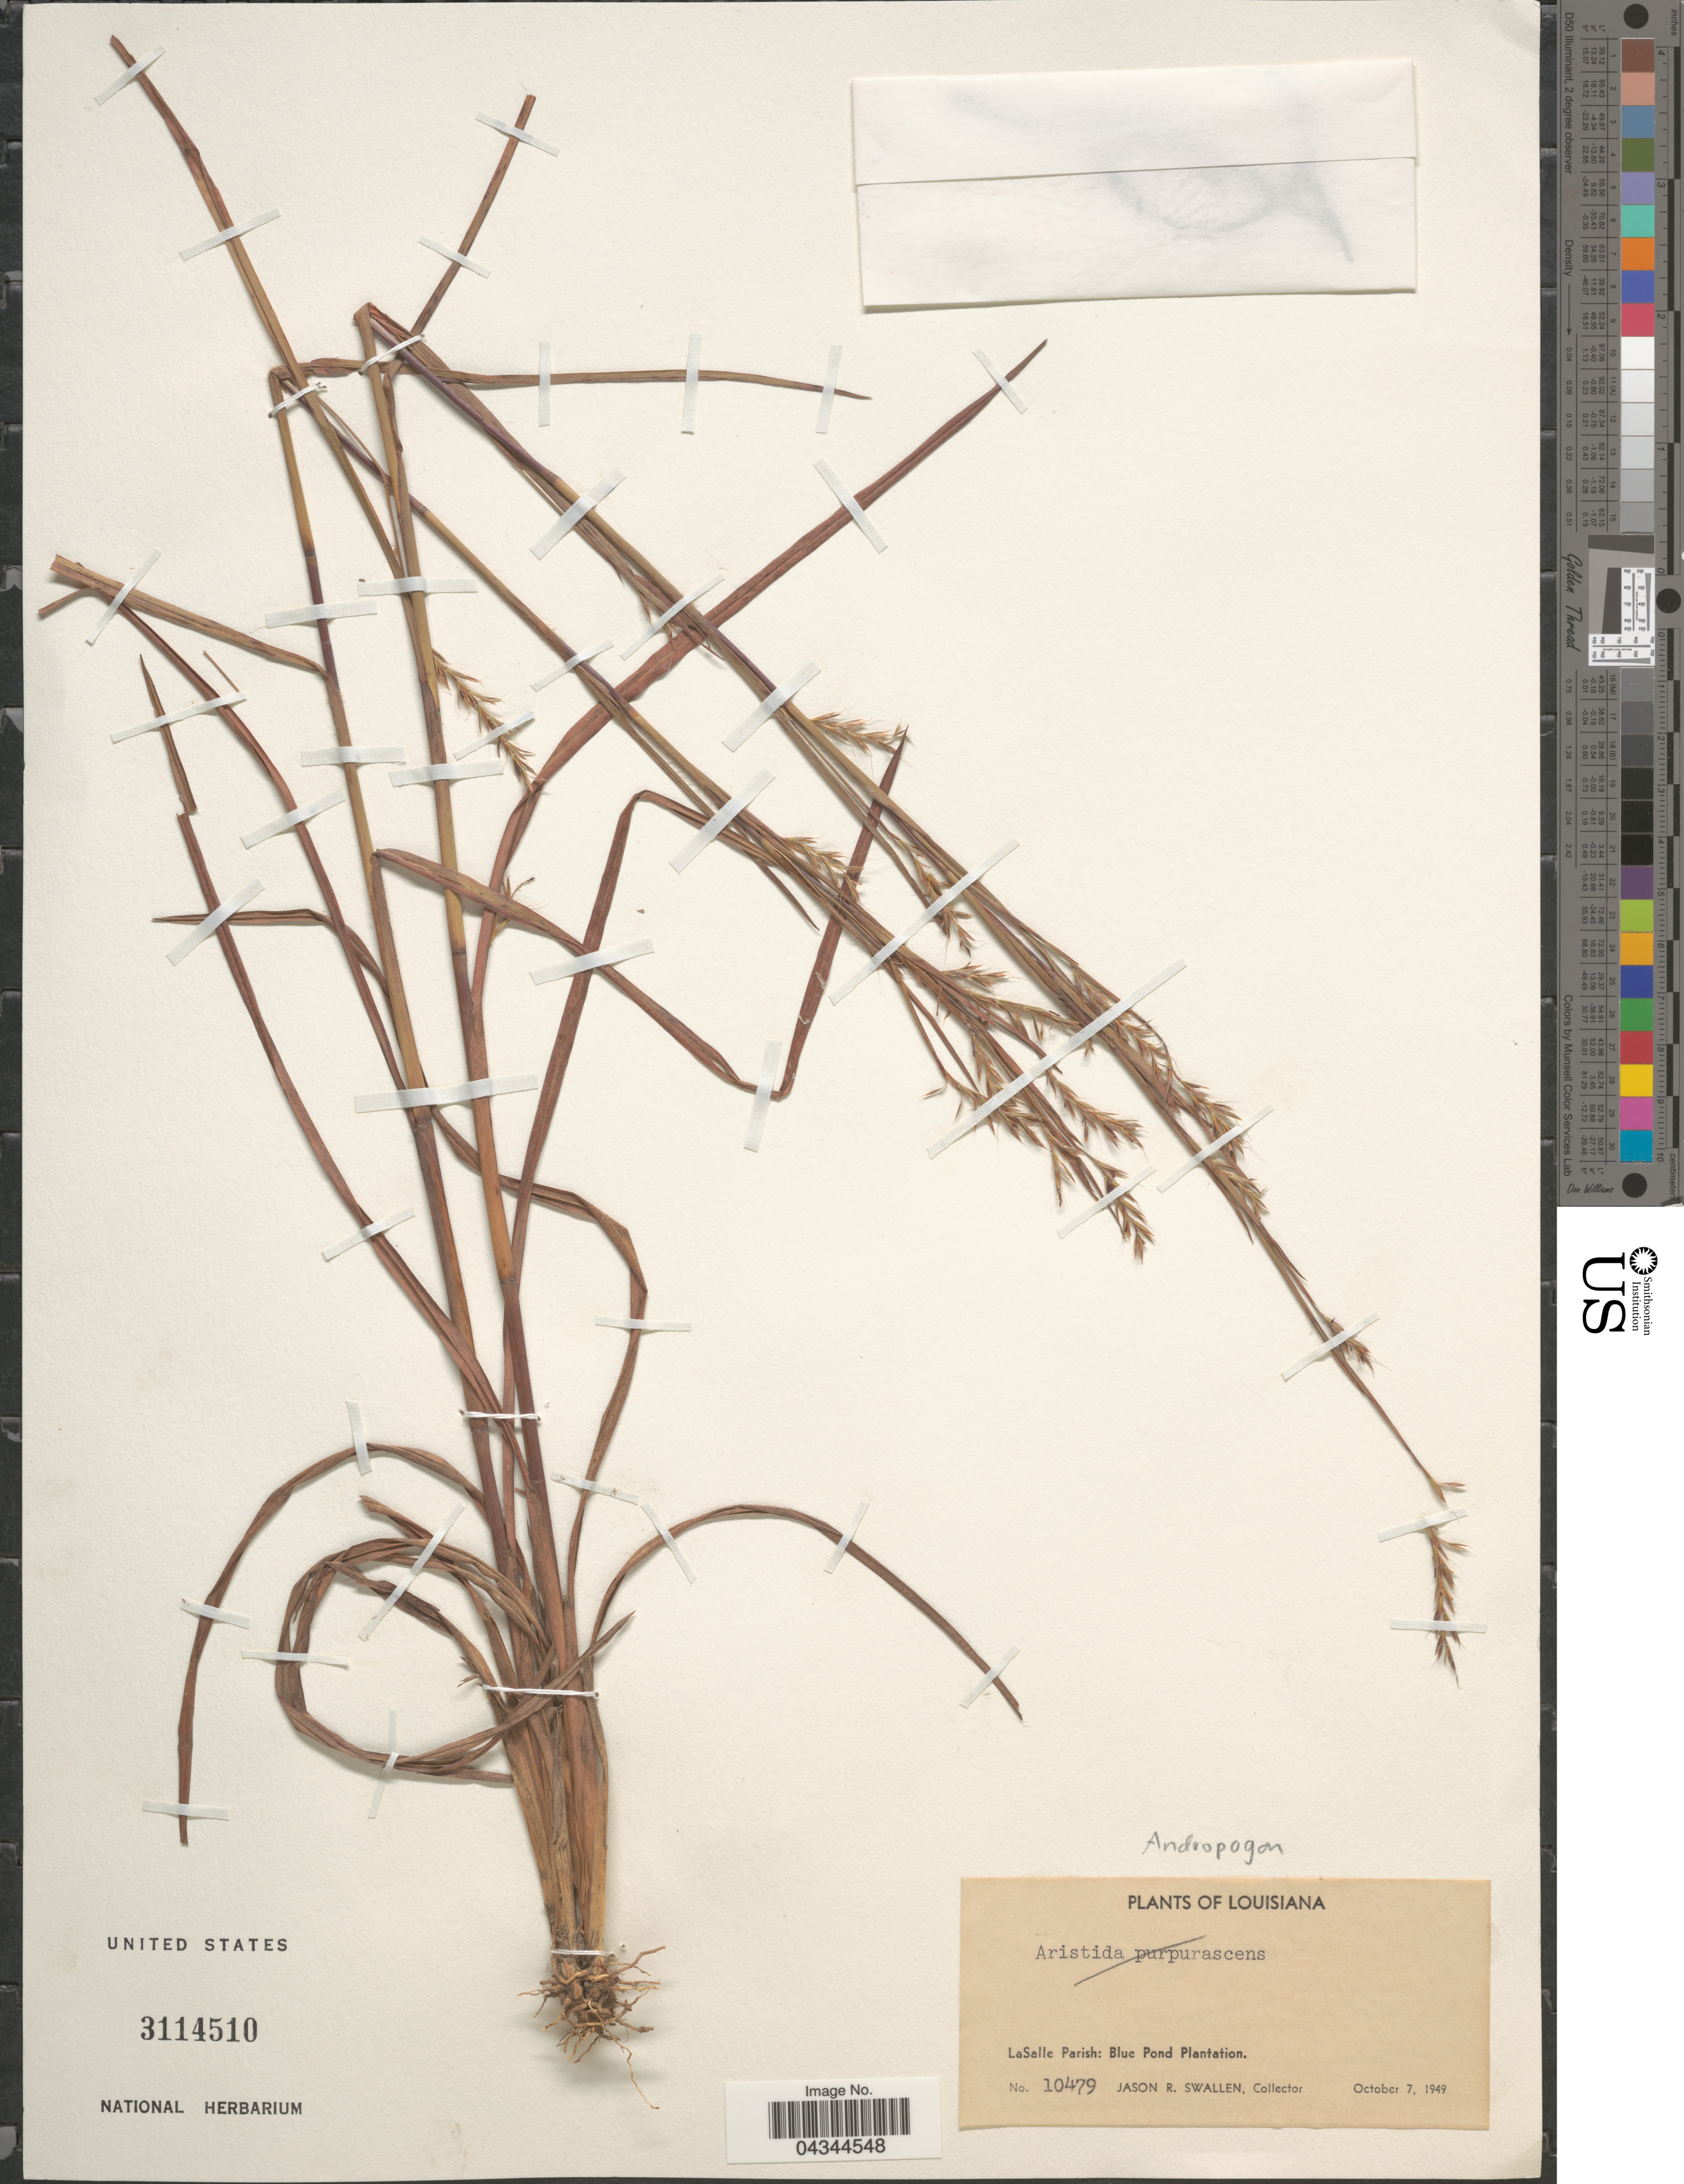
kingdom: Plantae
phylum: Tracheophyta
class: Liliopsida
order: Poales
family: Poaceae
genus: Andropogon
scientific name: Andropogon sp.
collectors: J. R. Swallen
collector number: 10479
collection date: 1949-10-07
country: United States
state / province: Louisiana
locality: LaSalle Parish: Blue Pond Plantation.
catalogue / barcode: US 3114510